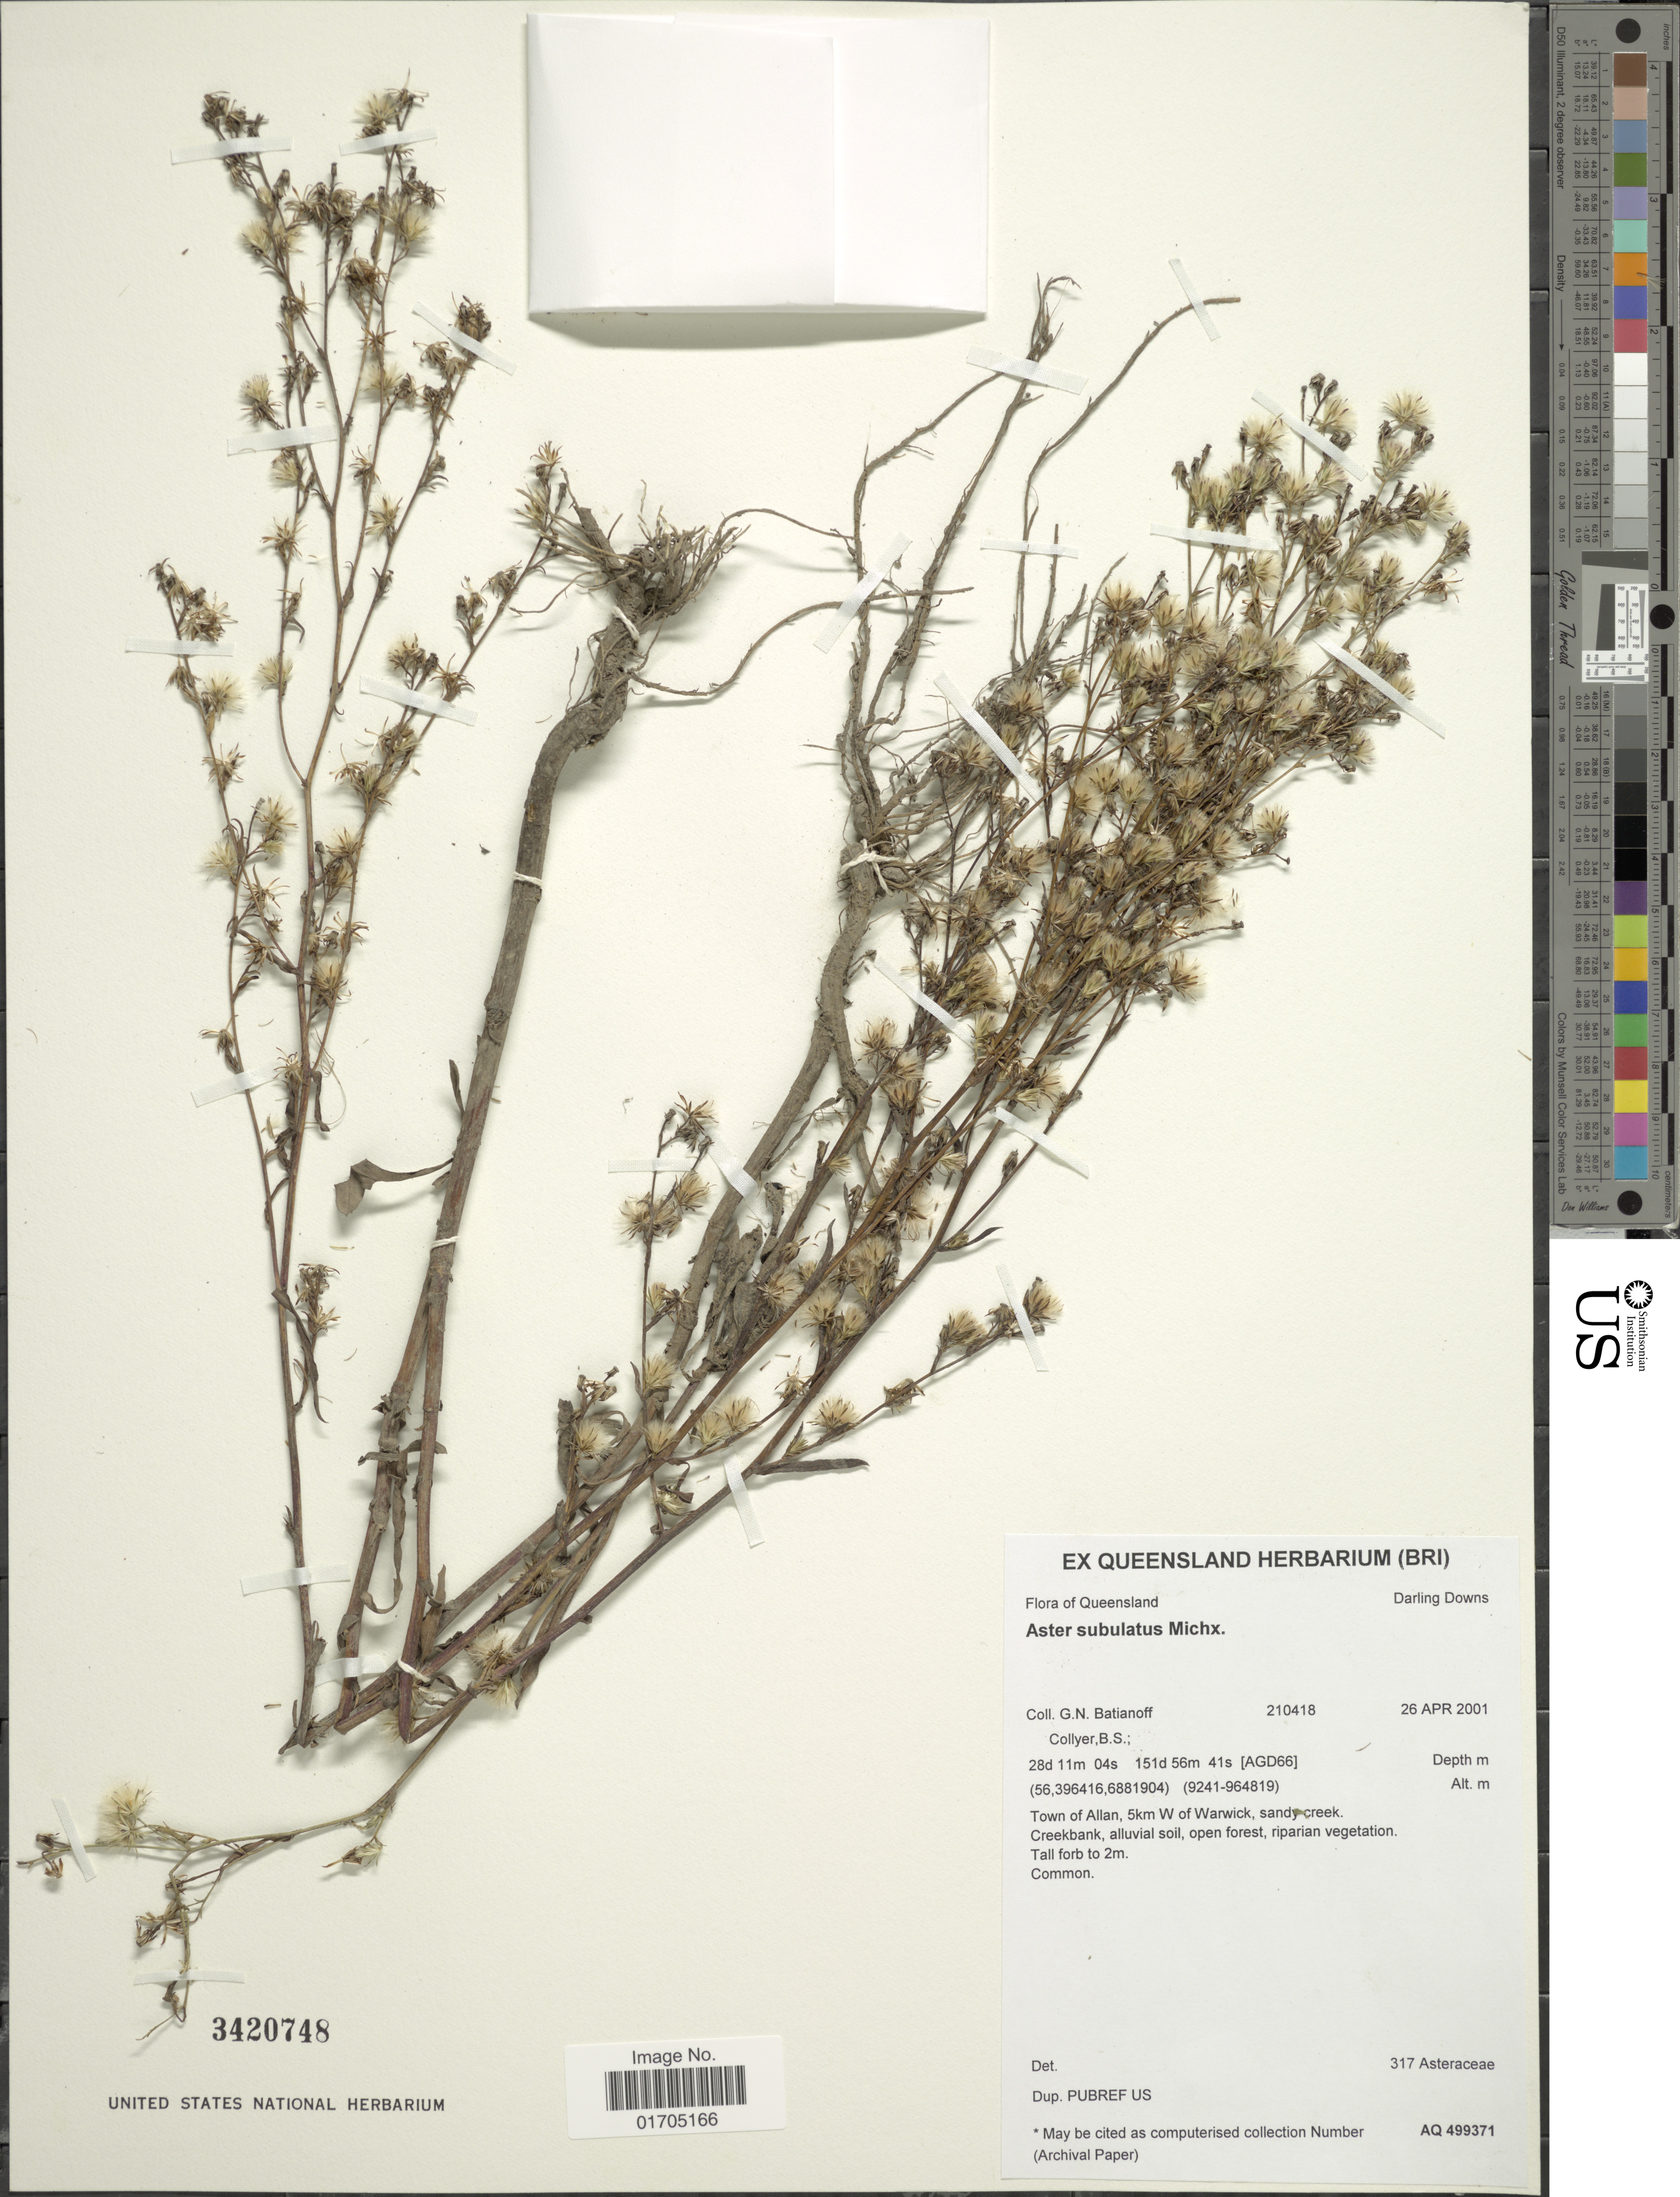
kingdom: Plantae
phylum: Tracheophyta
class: Magnoliopsida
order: Asterales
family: Asteraceae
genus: Symphyotrichum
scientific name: Symphyotrichum subulatum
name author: (Michx.) G.L. Nesom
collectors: G. Batianoff & B. Collyer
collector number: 210418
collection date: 2001-04-26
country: Australia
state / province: Queensland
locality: Darling Downs, Town of Allan, 5km W of Warwick, sandy creek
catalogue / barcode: US 3420748